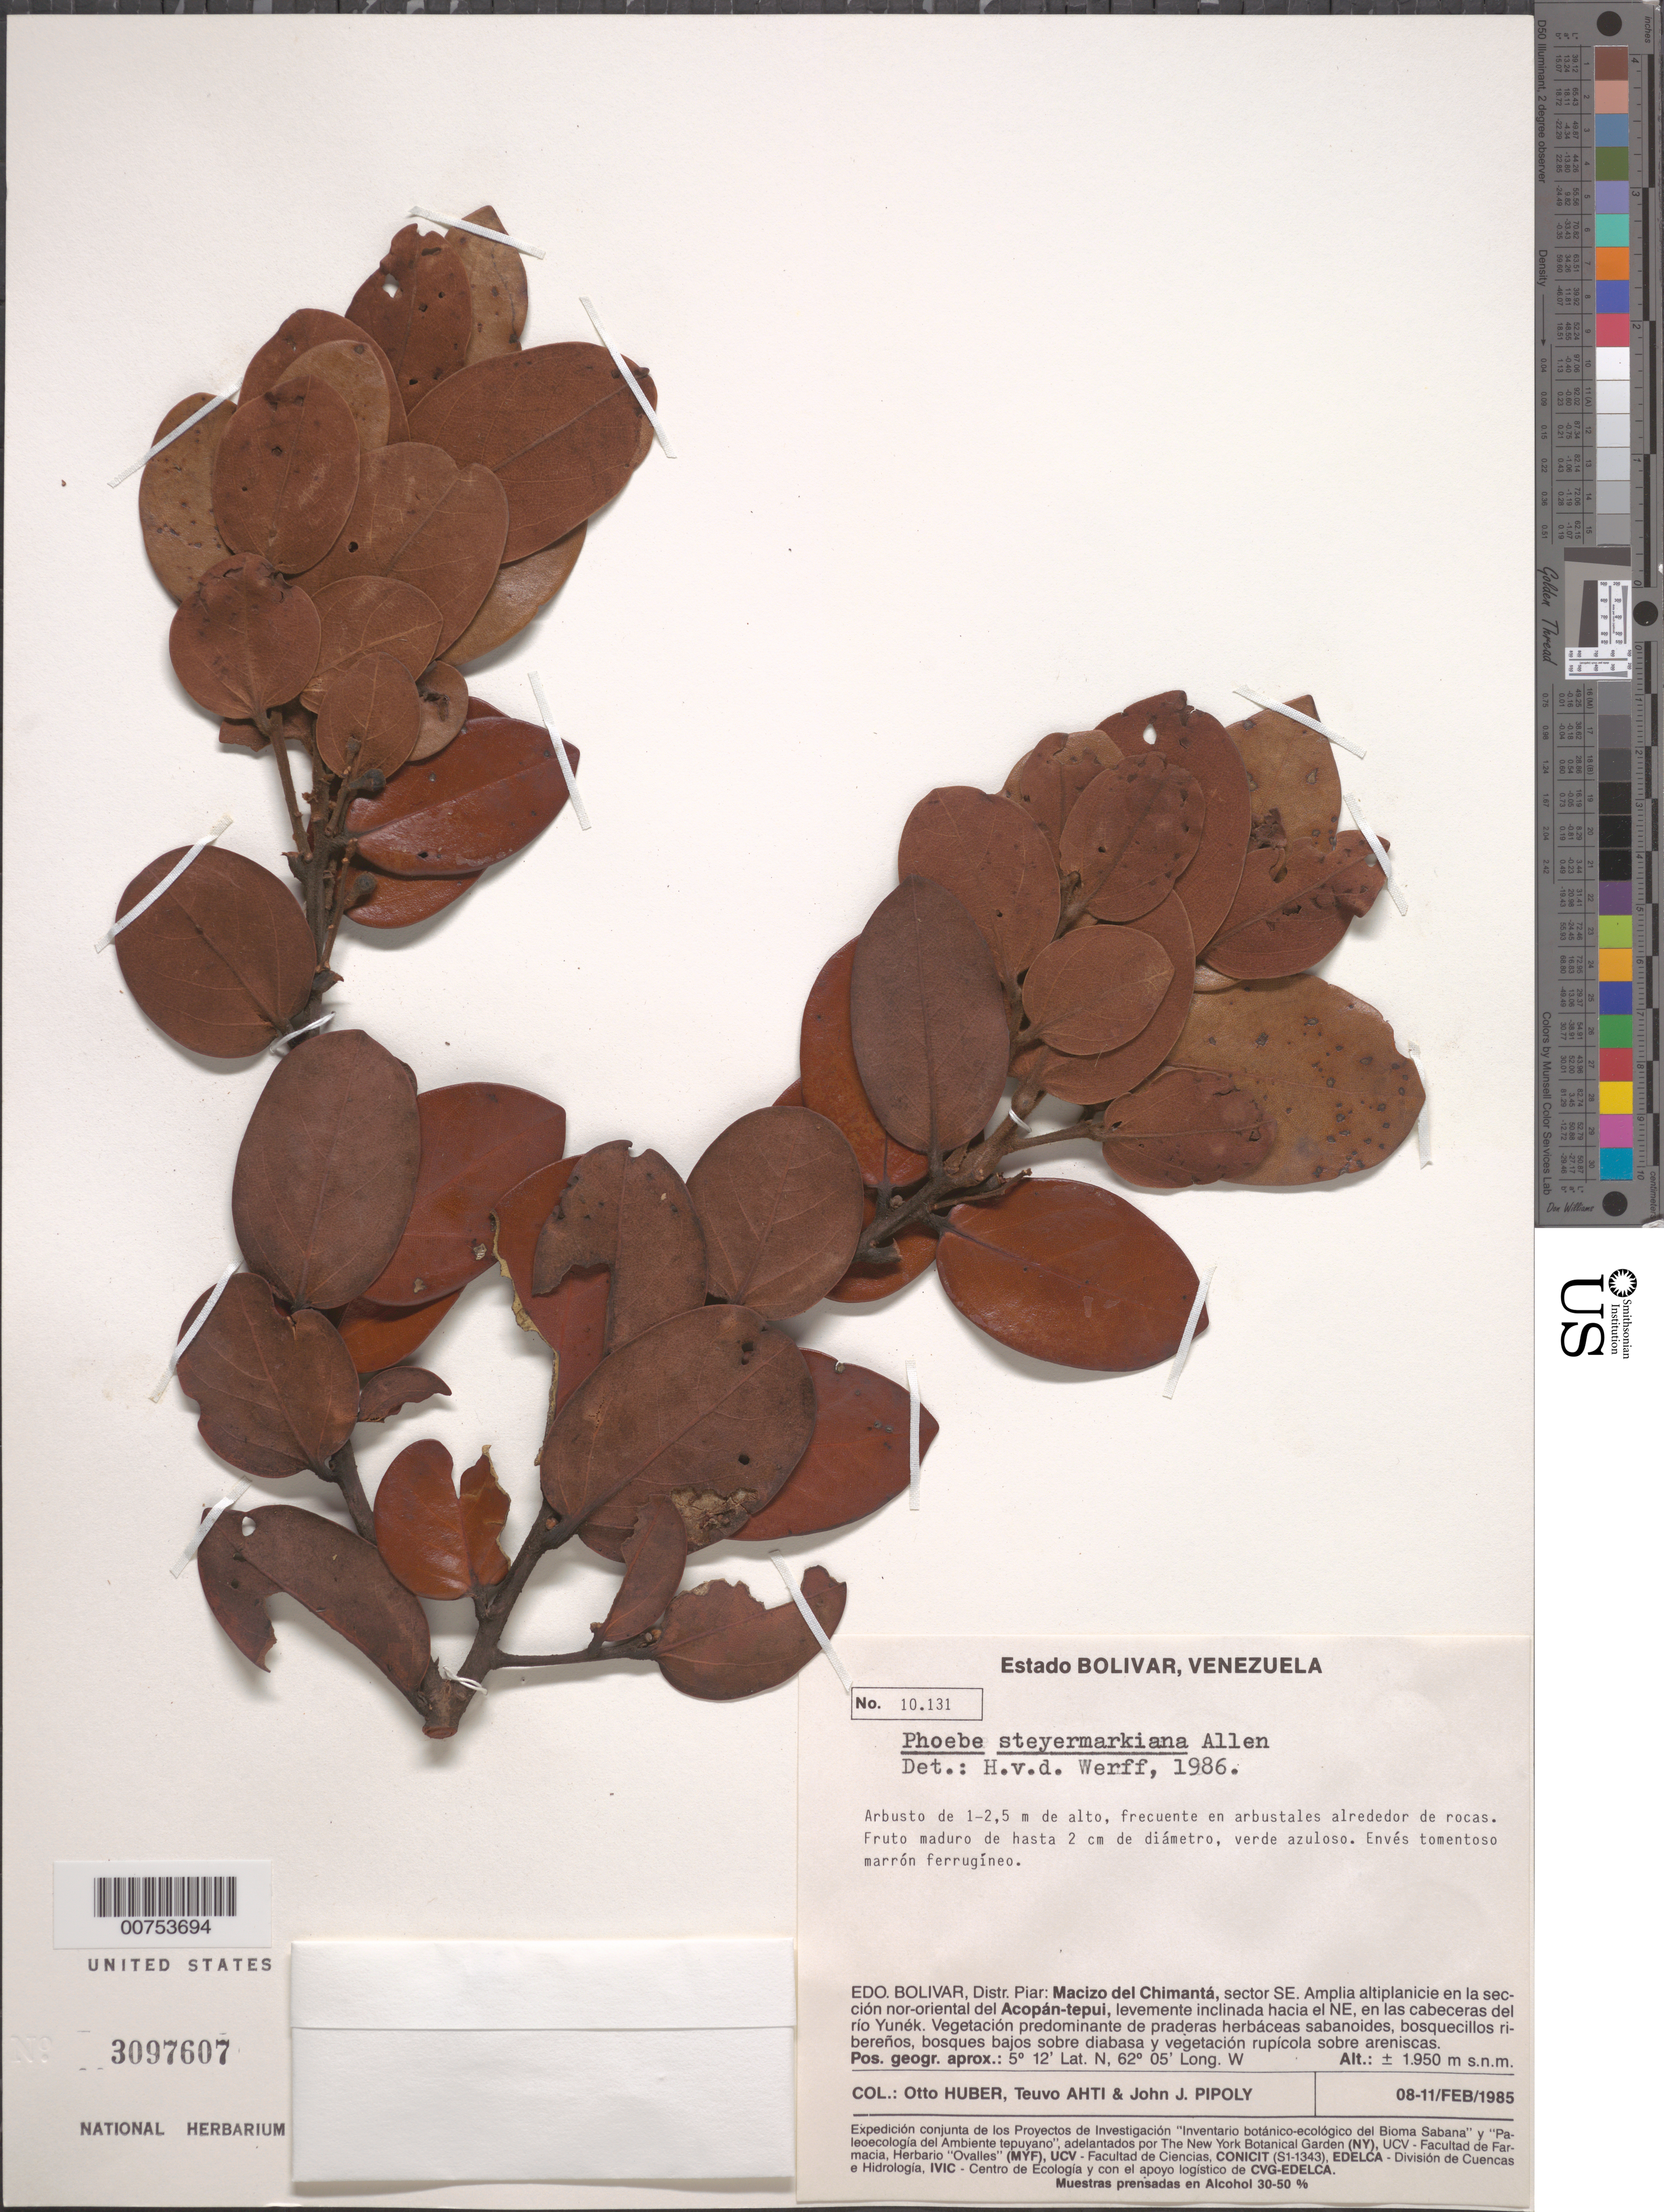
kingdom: Plantae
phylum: Tracheophyta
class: Magnoliopsida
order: Laurales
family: Lauraceae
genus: Phoebe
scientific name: Phoebe steyermarkiana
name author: C.K. Allen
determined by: van der Werff, H., (MO), Missouri Botanical Garden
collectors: O. Huber, T. T. Ahti & J. J. Pipoly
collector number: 10131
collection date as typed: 8-Feb-85 to 11-Feb-85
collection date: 1985-02-08/1985-02-11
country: Venezuela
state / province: Bolívar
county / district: Piar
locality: Macizo del Chimantá, sector SE, sección nor-oriental del Acopan-tepuí, en las cabeceras del Río Yunek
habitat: Arbustales alrededor de rocas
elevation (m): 1950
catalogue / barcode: US 3097607